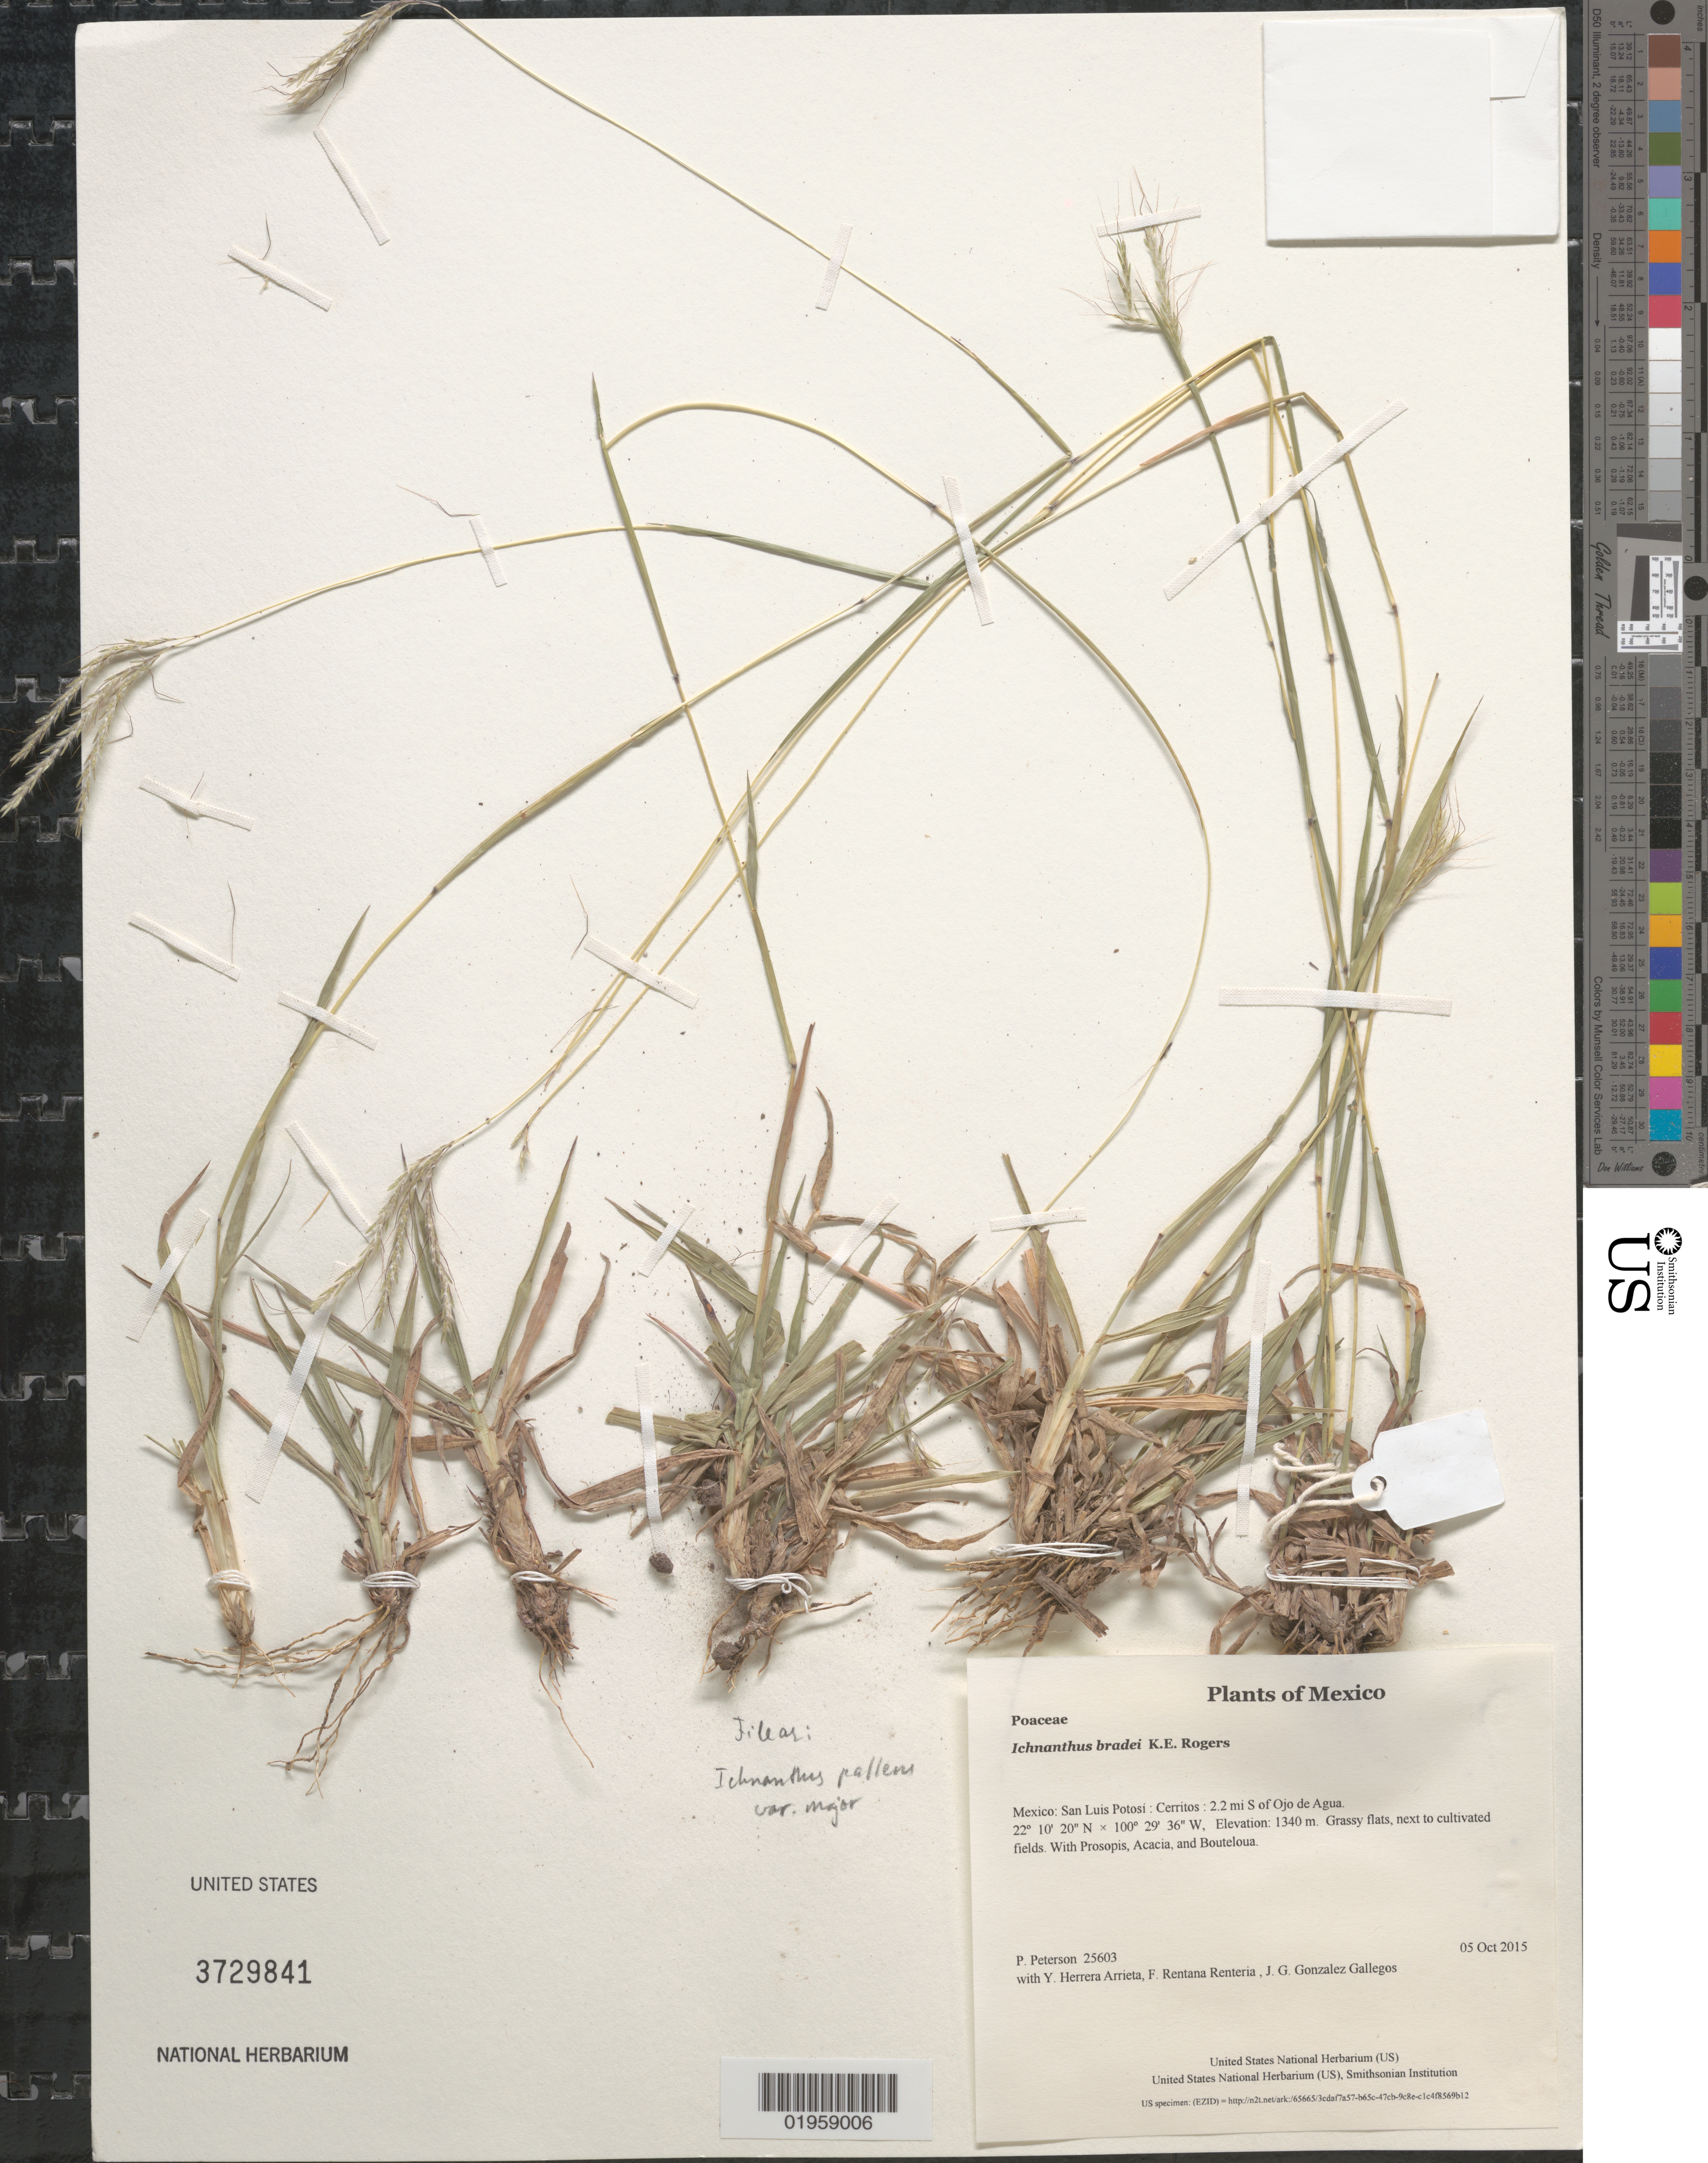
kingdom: Plantae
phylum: Tracheophyta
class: Liliopsida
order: Poales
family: Poaceae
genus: Ichnanthus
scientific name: Ichnanthus pallens var. major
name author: (Nees) Stieber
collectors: P. M. Peterson, Y. Herrera Arrieta, F. Rentana Renteria & J. G. Gonzalez Gallegos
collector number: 25603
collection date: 2015-10-05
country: Mexico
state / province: San Luis Potosí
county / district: Cerritos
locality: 2.2 mi S of Ojo de Agua.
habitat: Grassy flats, next to cultivated fields.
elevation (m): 1340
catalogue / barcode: US 3729841